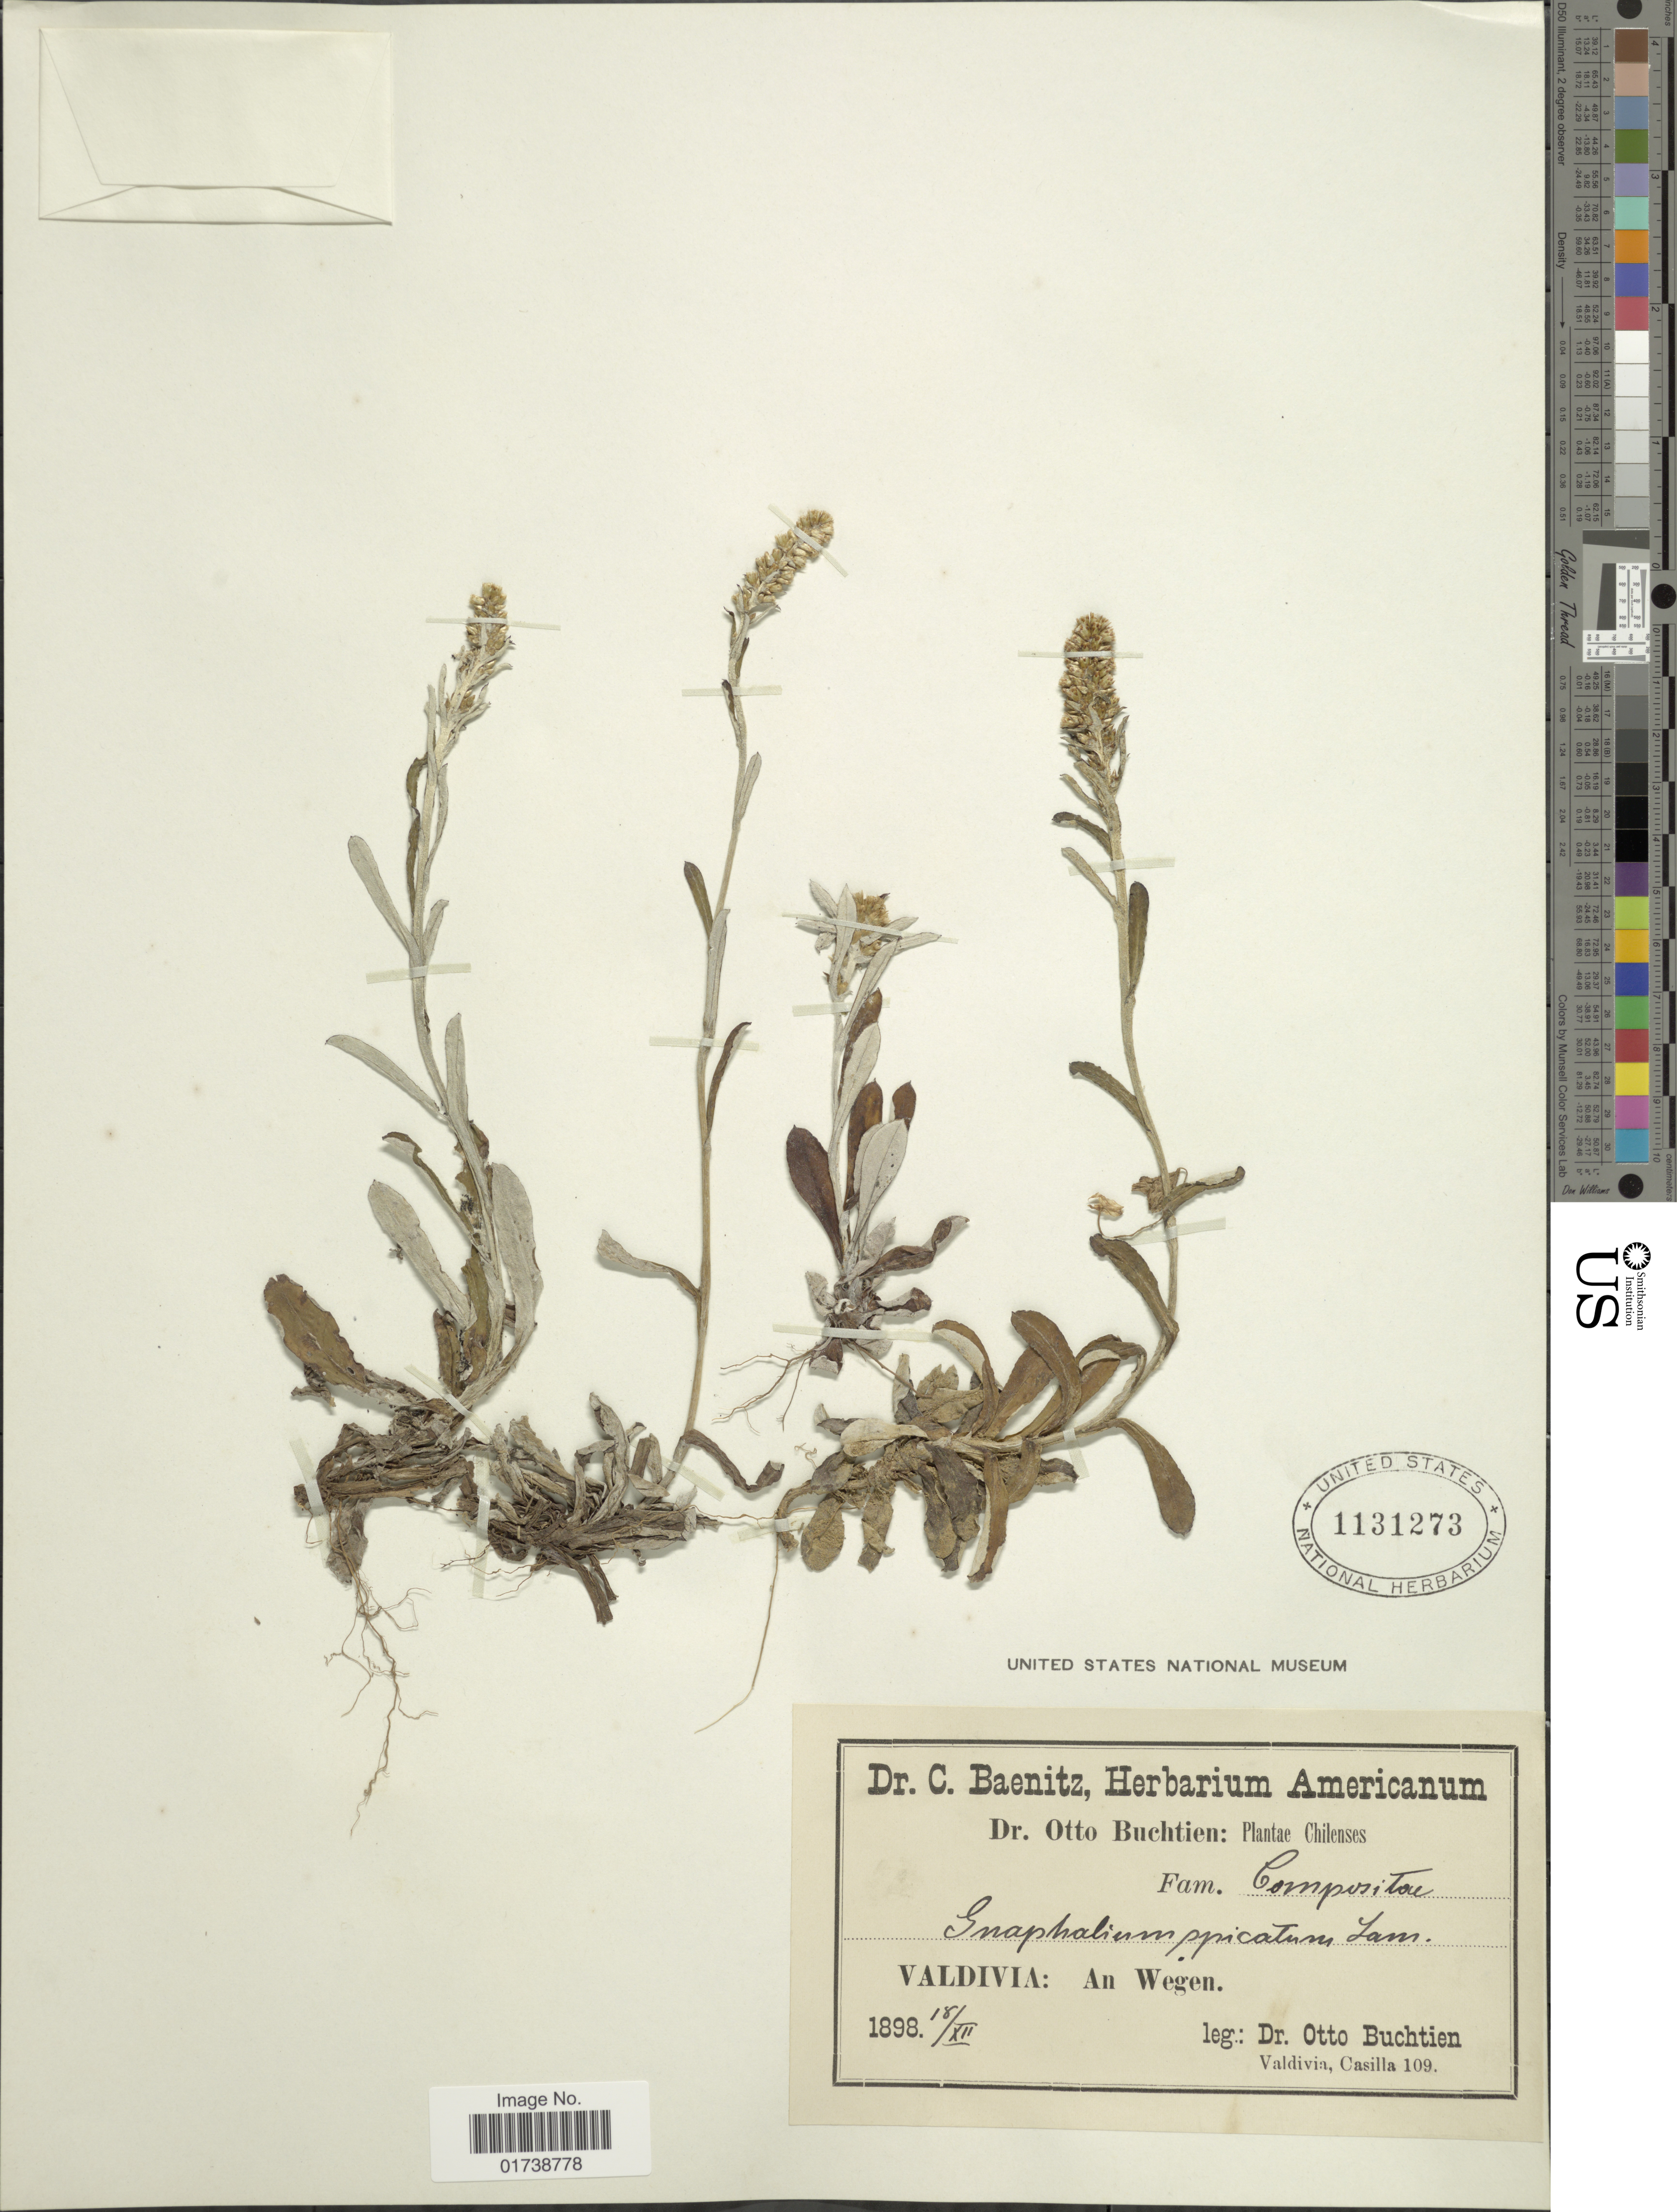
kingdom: Plantae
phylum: Tracheophyta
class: Magnoliopsida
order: Asterales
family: Asteraceae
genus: Gamochaeta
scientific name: Gamochaeta spicata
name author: (Lam.) Cabrera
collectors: O. Buchtien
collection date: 1898-12-18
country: Chile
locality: Chilenses, Valdivia: An Wegen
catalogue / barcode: US 1131273